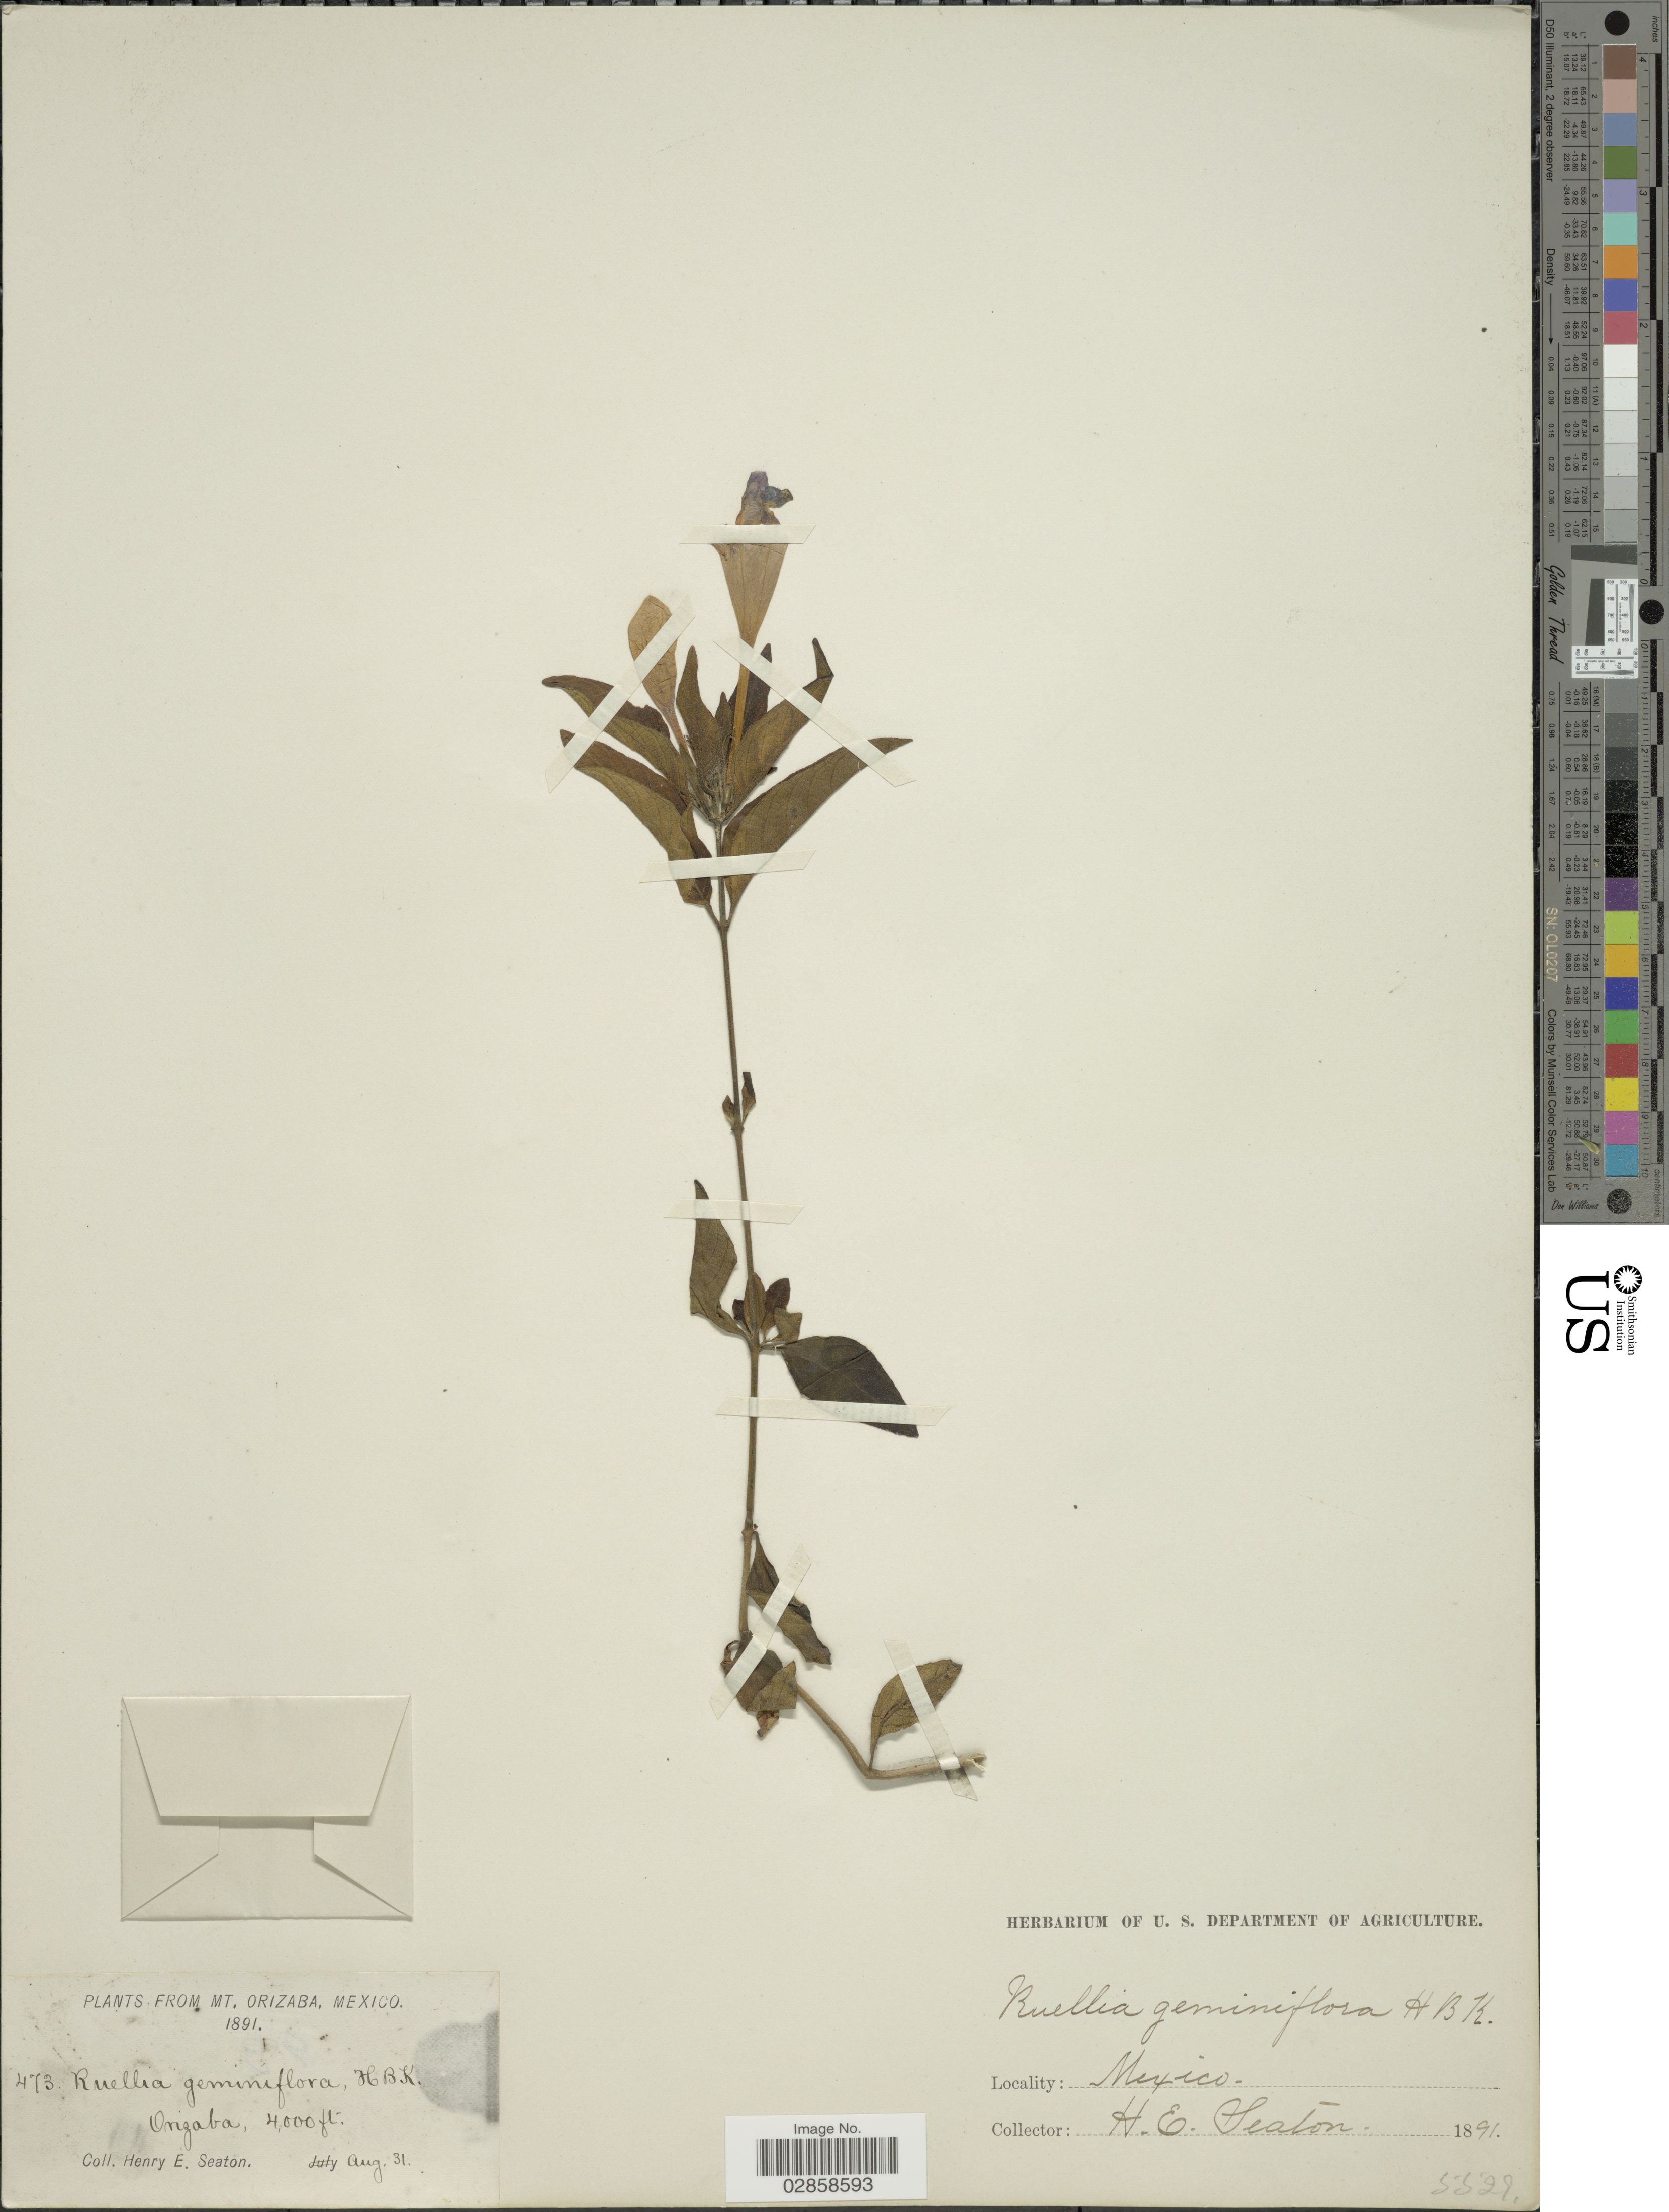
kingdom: Plantae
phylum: Tracheophyta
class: Magnoliopsida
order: Lamiales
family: Acanthaceae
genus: Ruellia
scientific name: Ruellia hookeriana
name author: (Nees) Hemsl.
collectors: H. E. Seaton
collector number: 473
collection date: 1891-08-31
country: Mexico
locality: Mt. Orizaba, Orizaba.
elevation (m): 1219